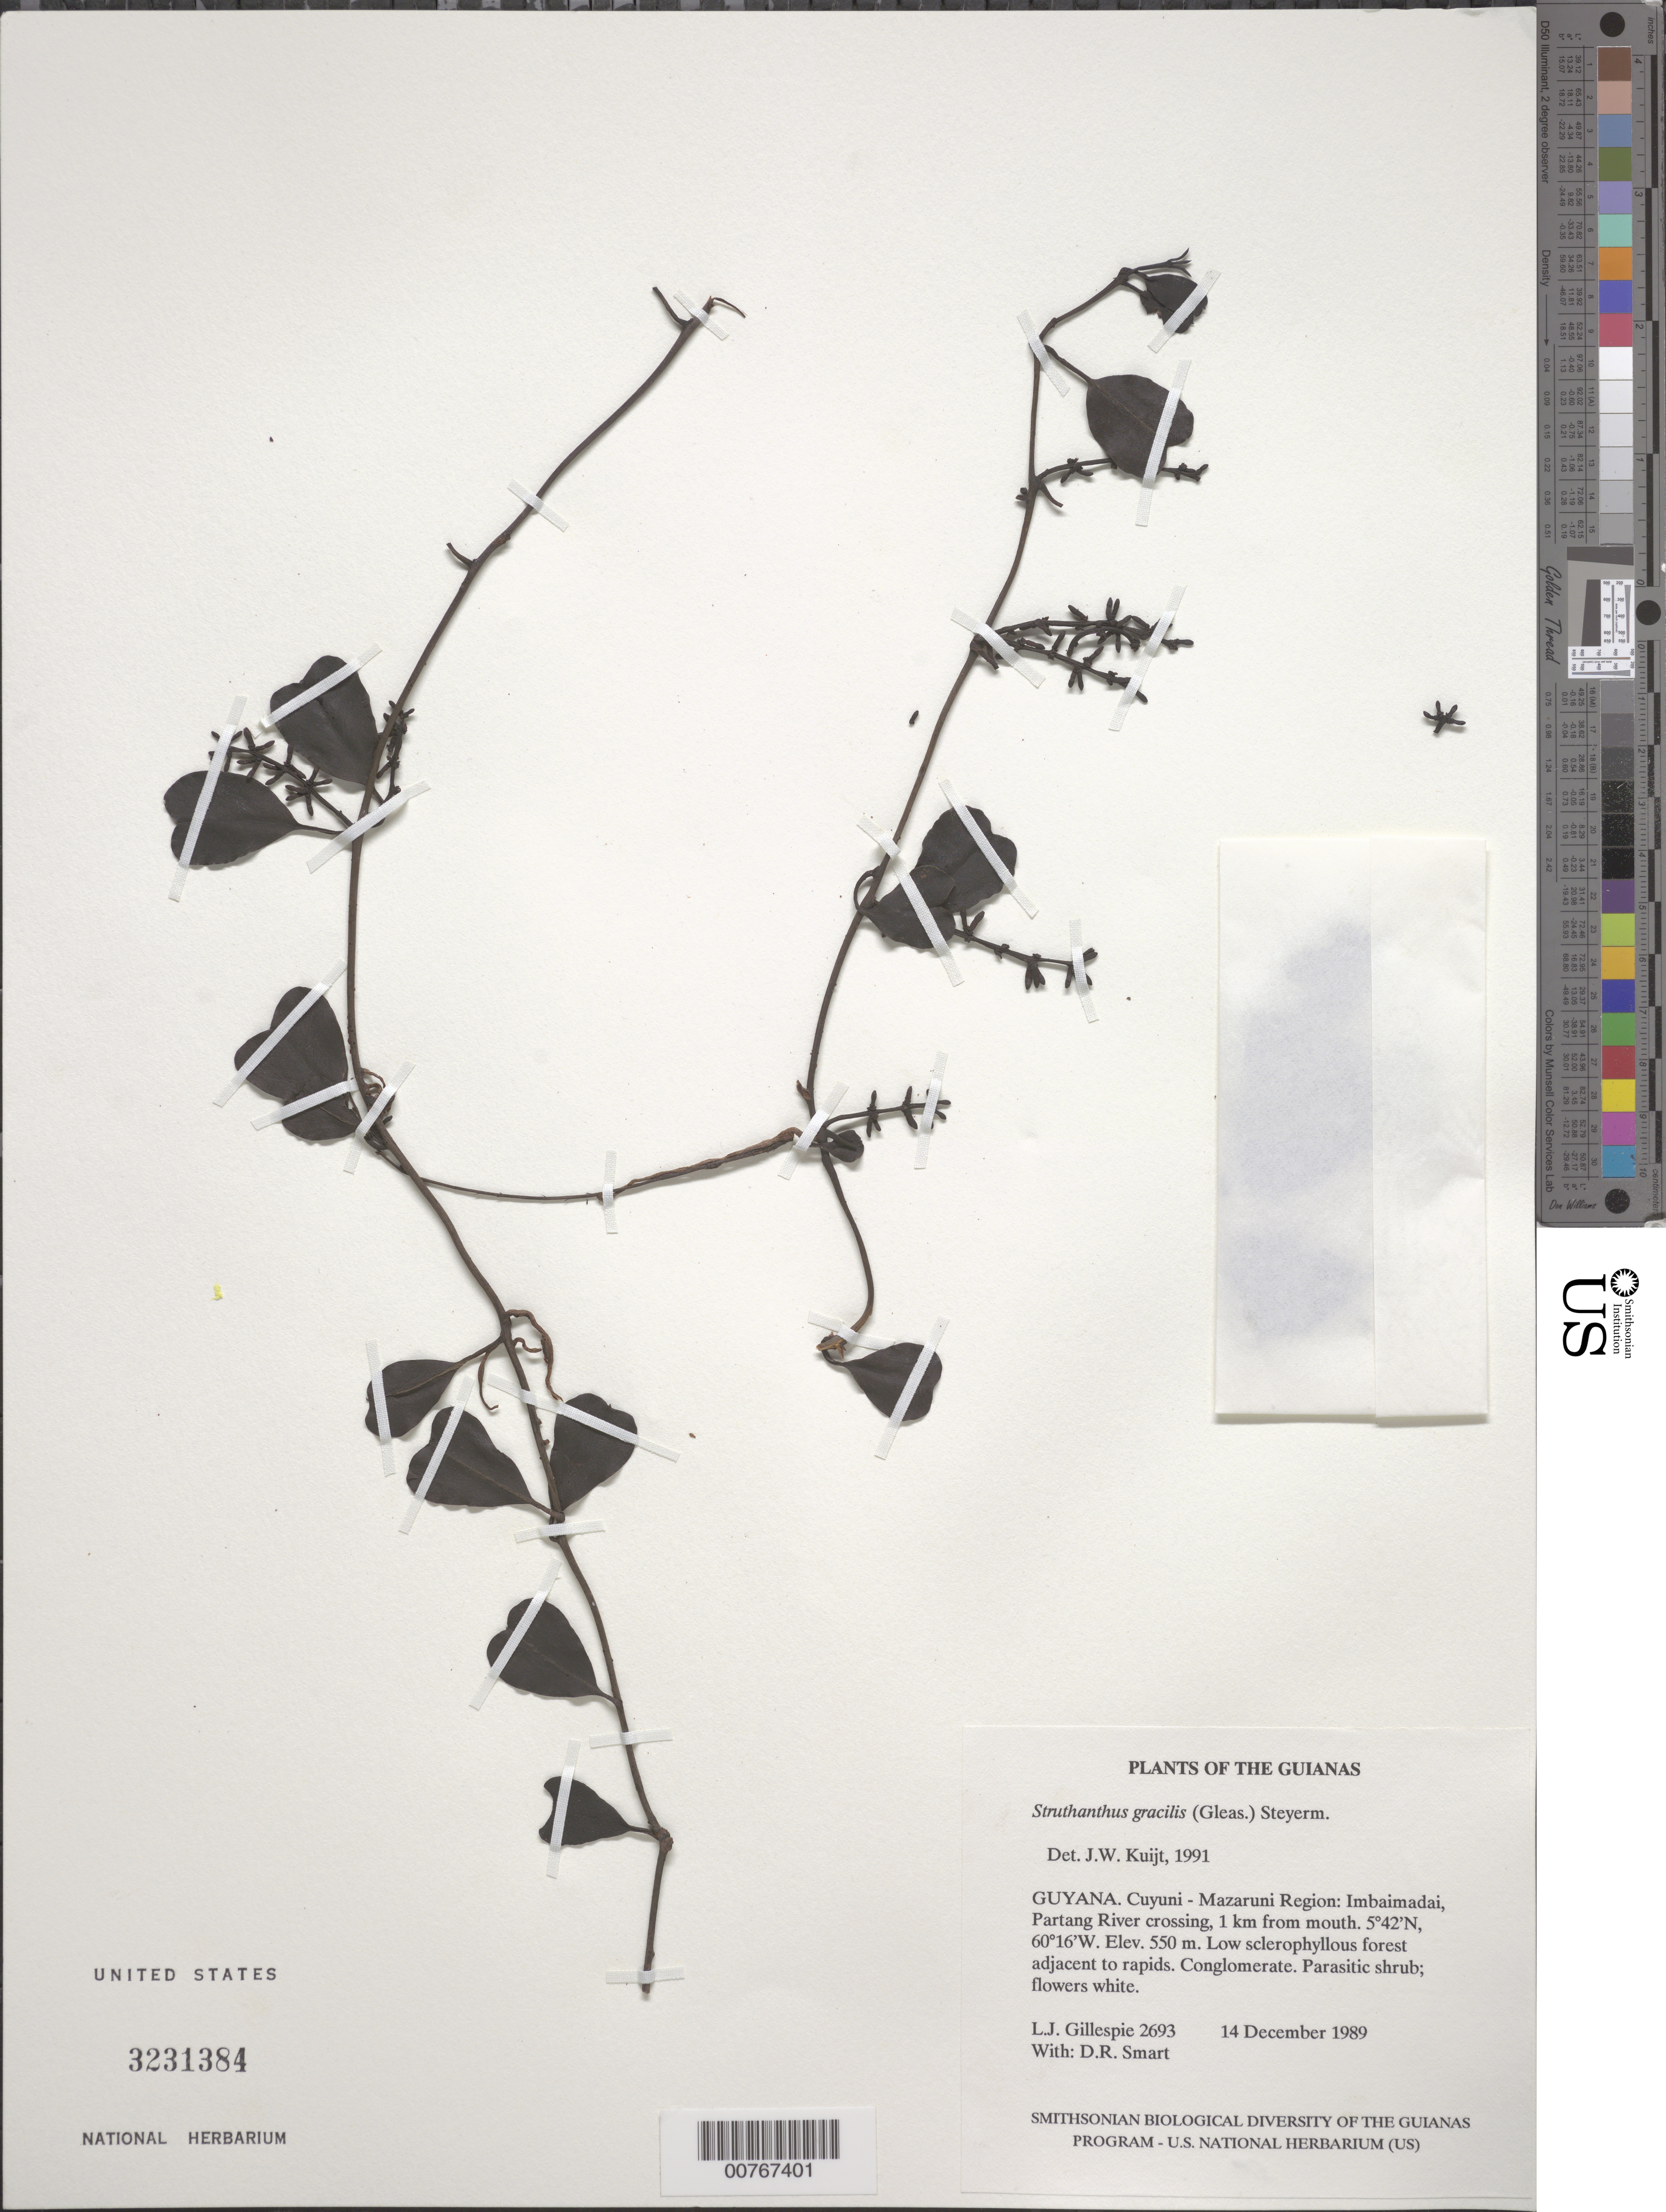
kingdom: Plantae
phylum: Tracheophyta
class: Magnoliopsida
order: Santalales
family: Loranthaceae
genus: Struthanthus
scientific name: Struthanthus gracilis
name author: (Gleason) Steyerm. & Maguire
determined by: Kuijt, Job, (CANADA)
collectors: L. J. Gillespie & D. R. Smart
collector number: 2693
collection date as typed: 14 December 1989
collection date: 1989-12-14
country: Guyana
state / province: Cuyuni-Mazaruni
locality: Imbaimadai, Partang River crossing, 1 km from mouth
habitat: Low sclerophyllous forest adjacent to rapids. Conglomerate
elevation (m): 550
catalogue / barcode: US 3231384